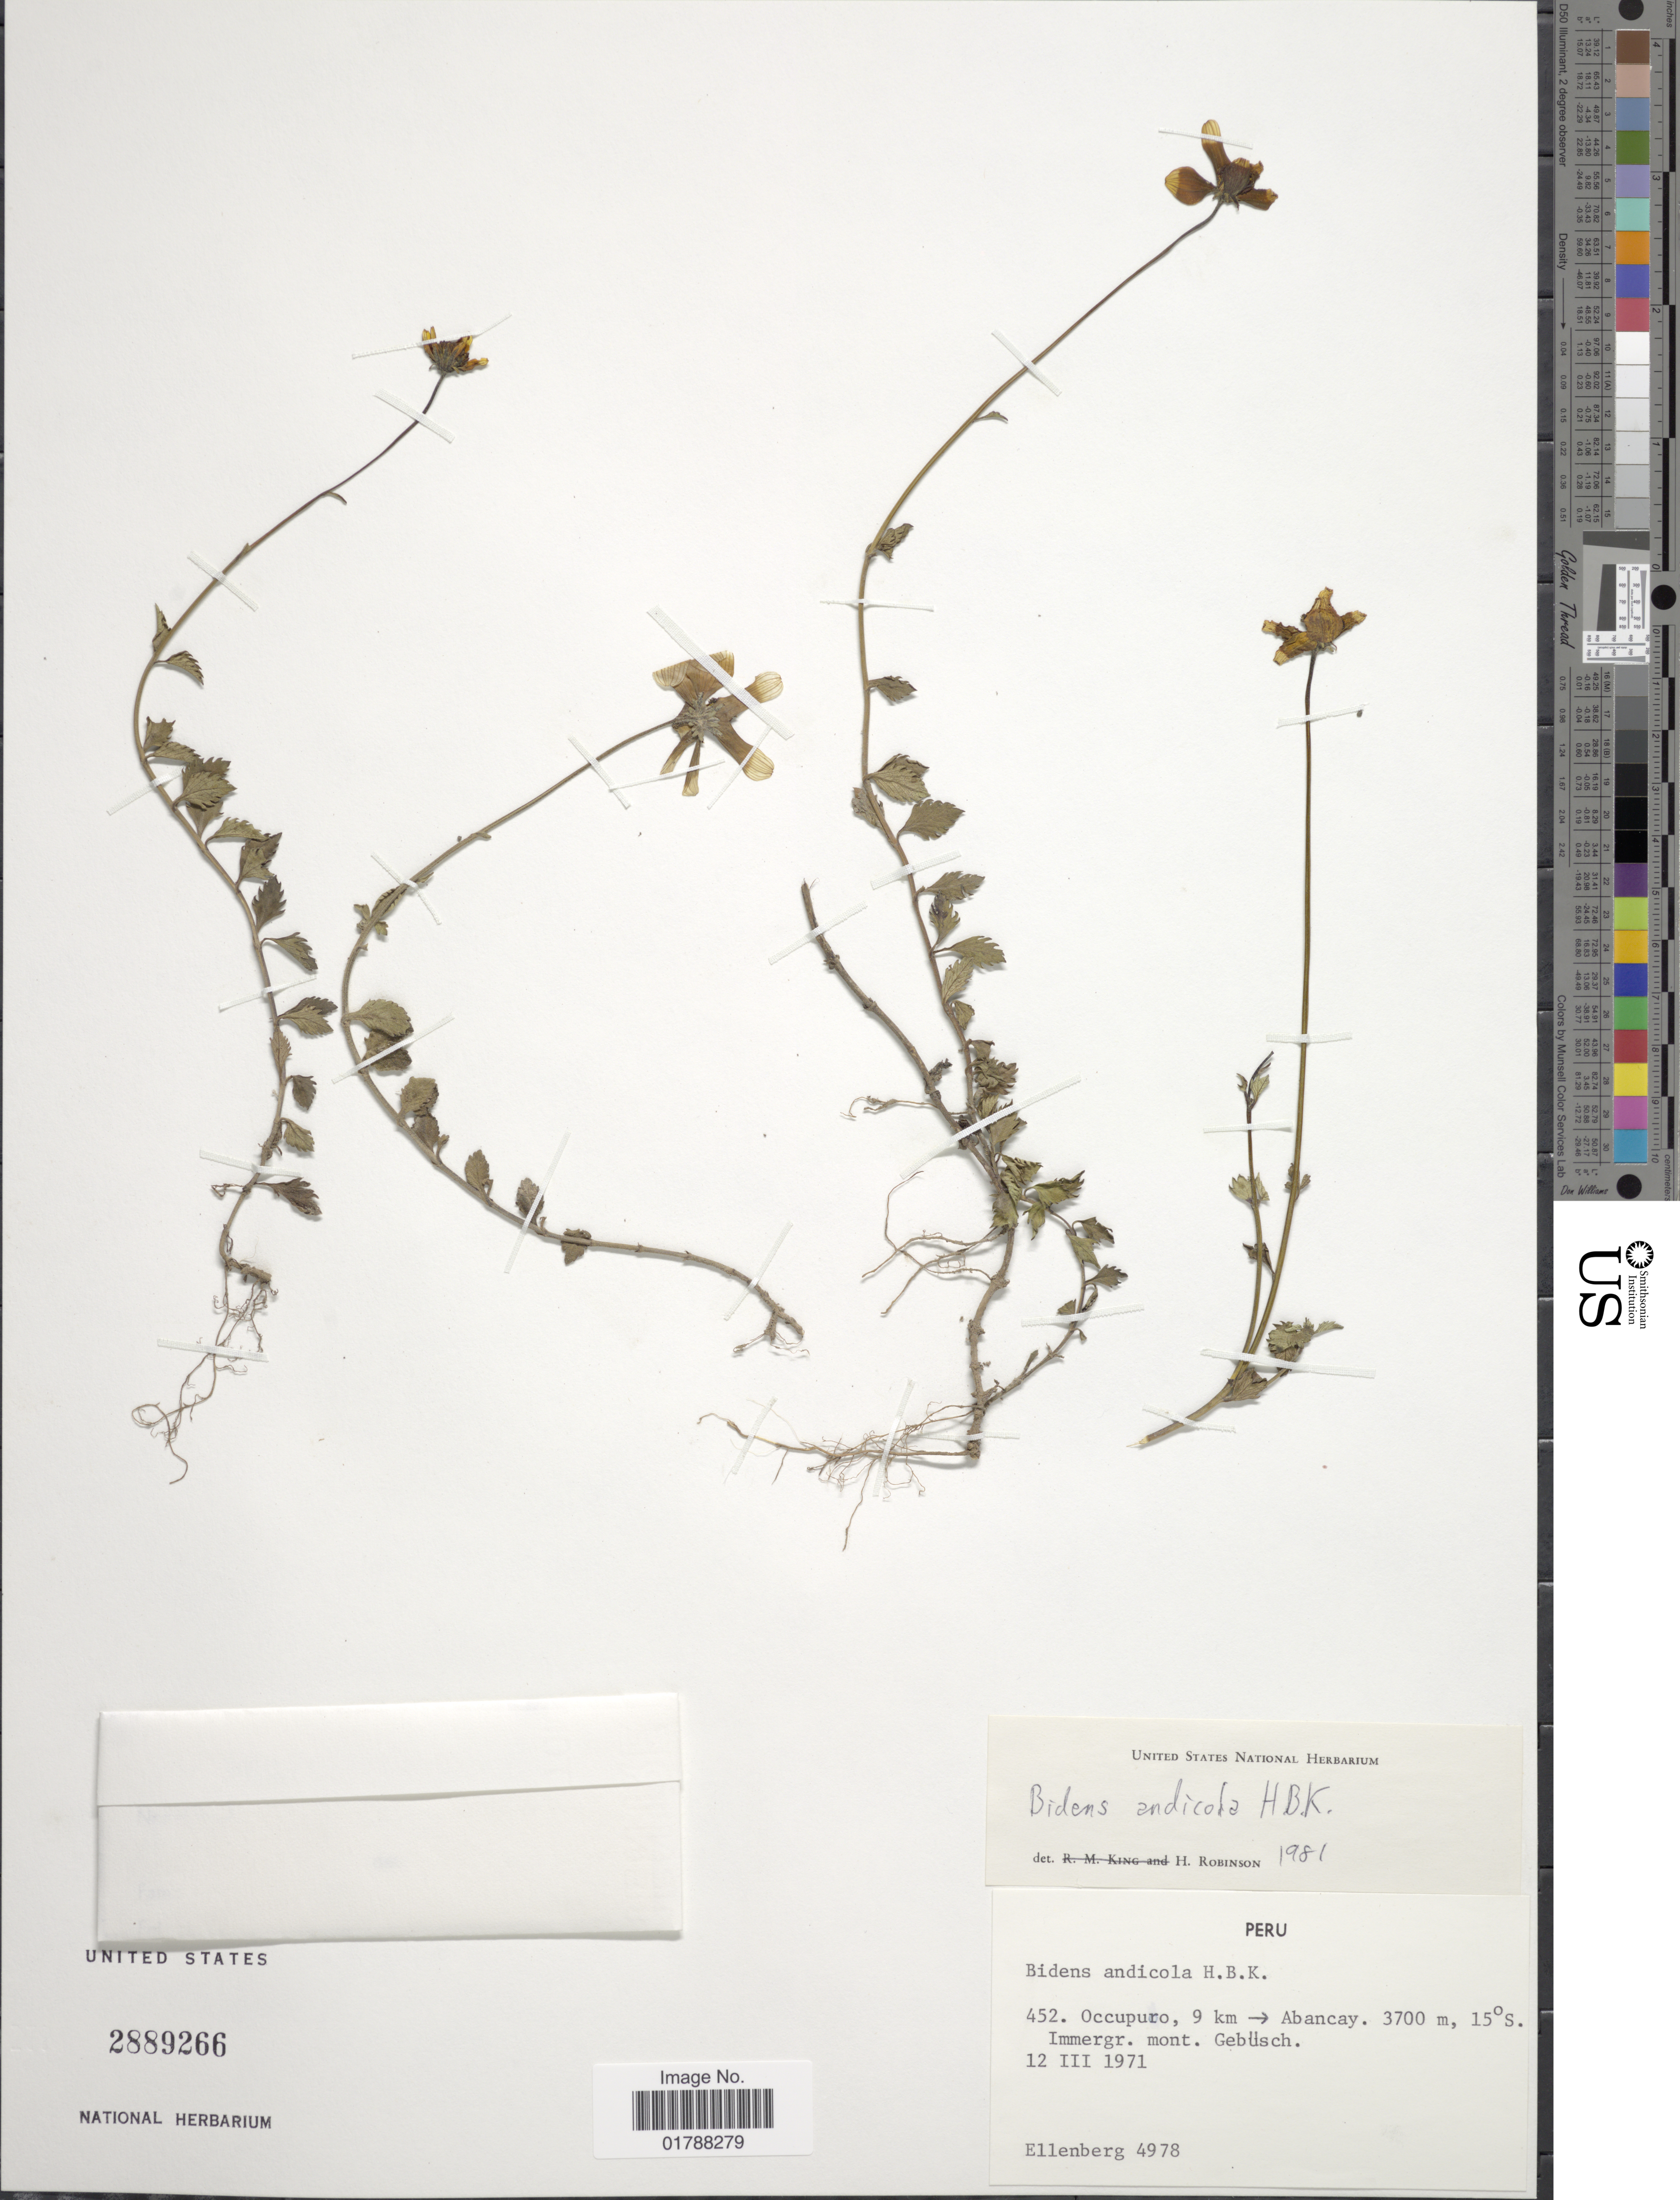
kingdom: Plantae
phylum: Tracheophyta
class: Magnoliopsida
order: Asterales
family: Asteraceae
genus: Bidens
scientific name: Bidens andicola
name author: Kunth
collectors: H. Ellenberg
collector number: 4978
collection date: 1971-03-12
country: Peru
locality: Occupuro, 9 km -> Abancay. Immergr. mont. Gebüsch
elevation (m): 3700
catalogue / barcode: US 2889266